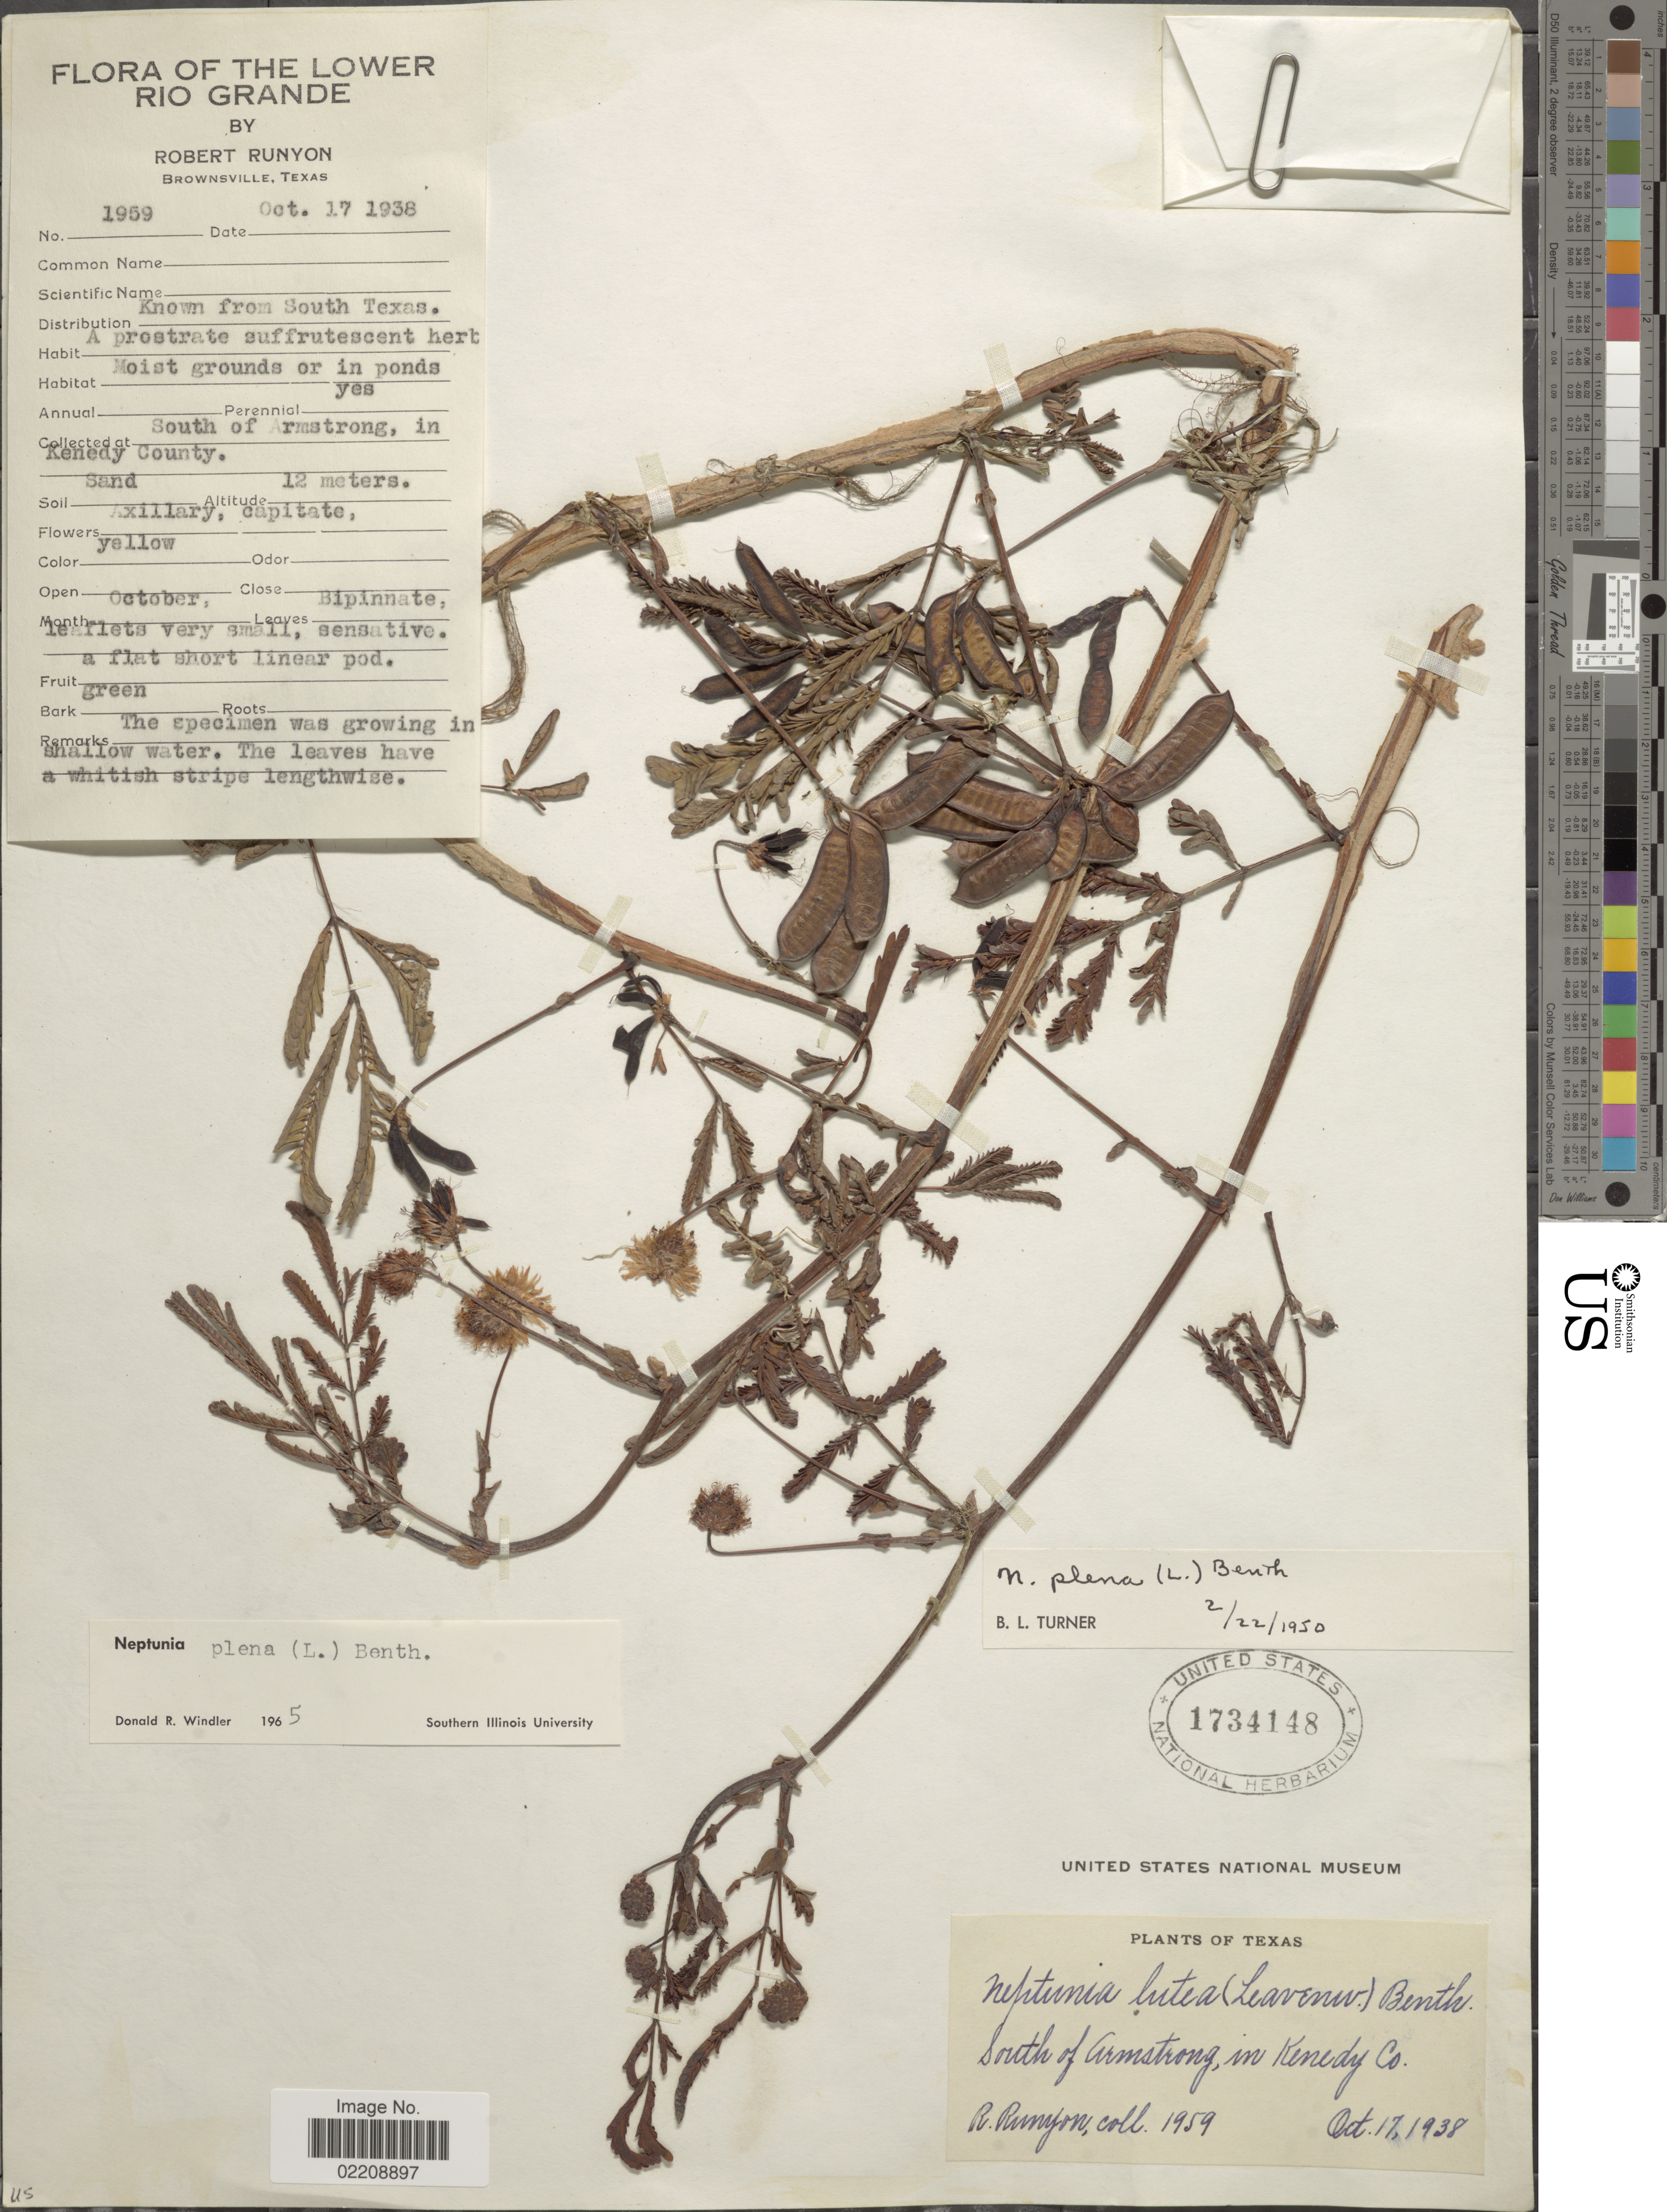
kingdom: Plantae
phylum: Tracheophyta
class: Magnoliopsida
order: Fabales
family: Fabaceae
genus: Neptunia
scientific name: Neptunia plena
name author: (L.) Benth.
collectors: R. Runyon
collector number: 1959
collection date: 1938-10-07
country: United States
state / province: Texas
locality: South of Armstrong, in Kenedy County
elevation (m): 12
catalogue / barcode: US 1734148